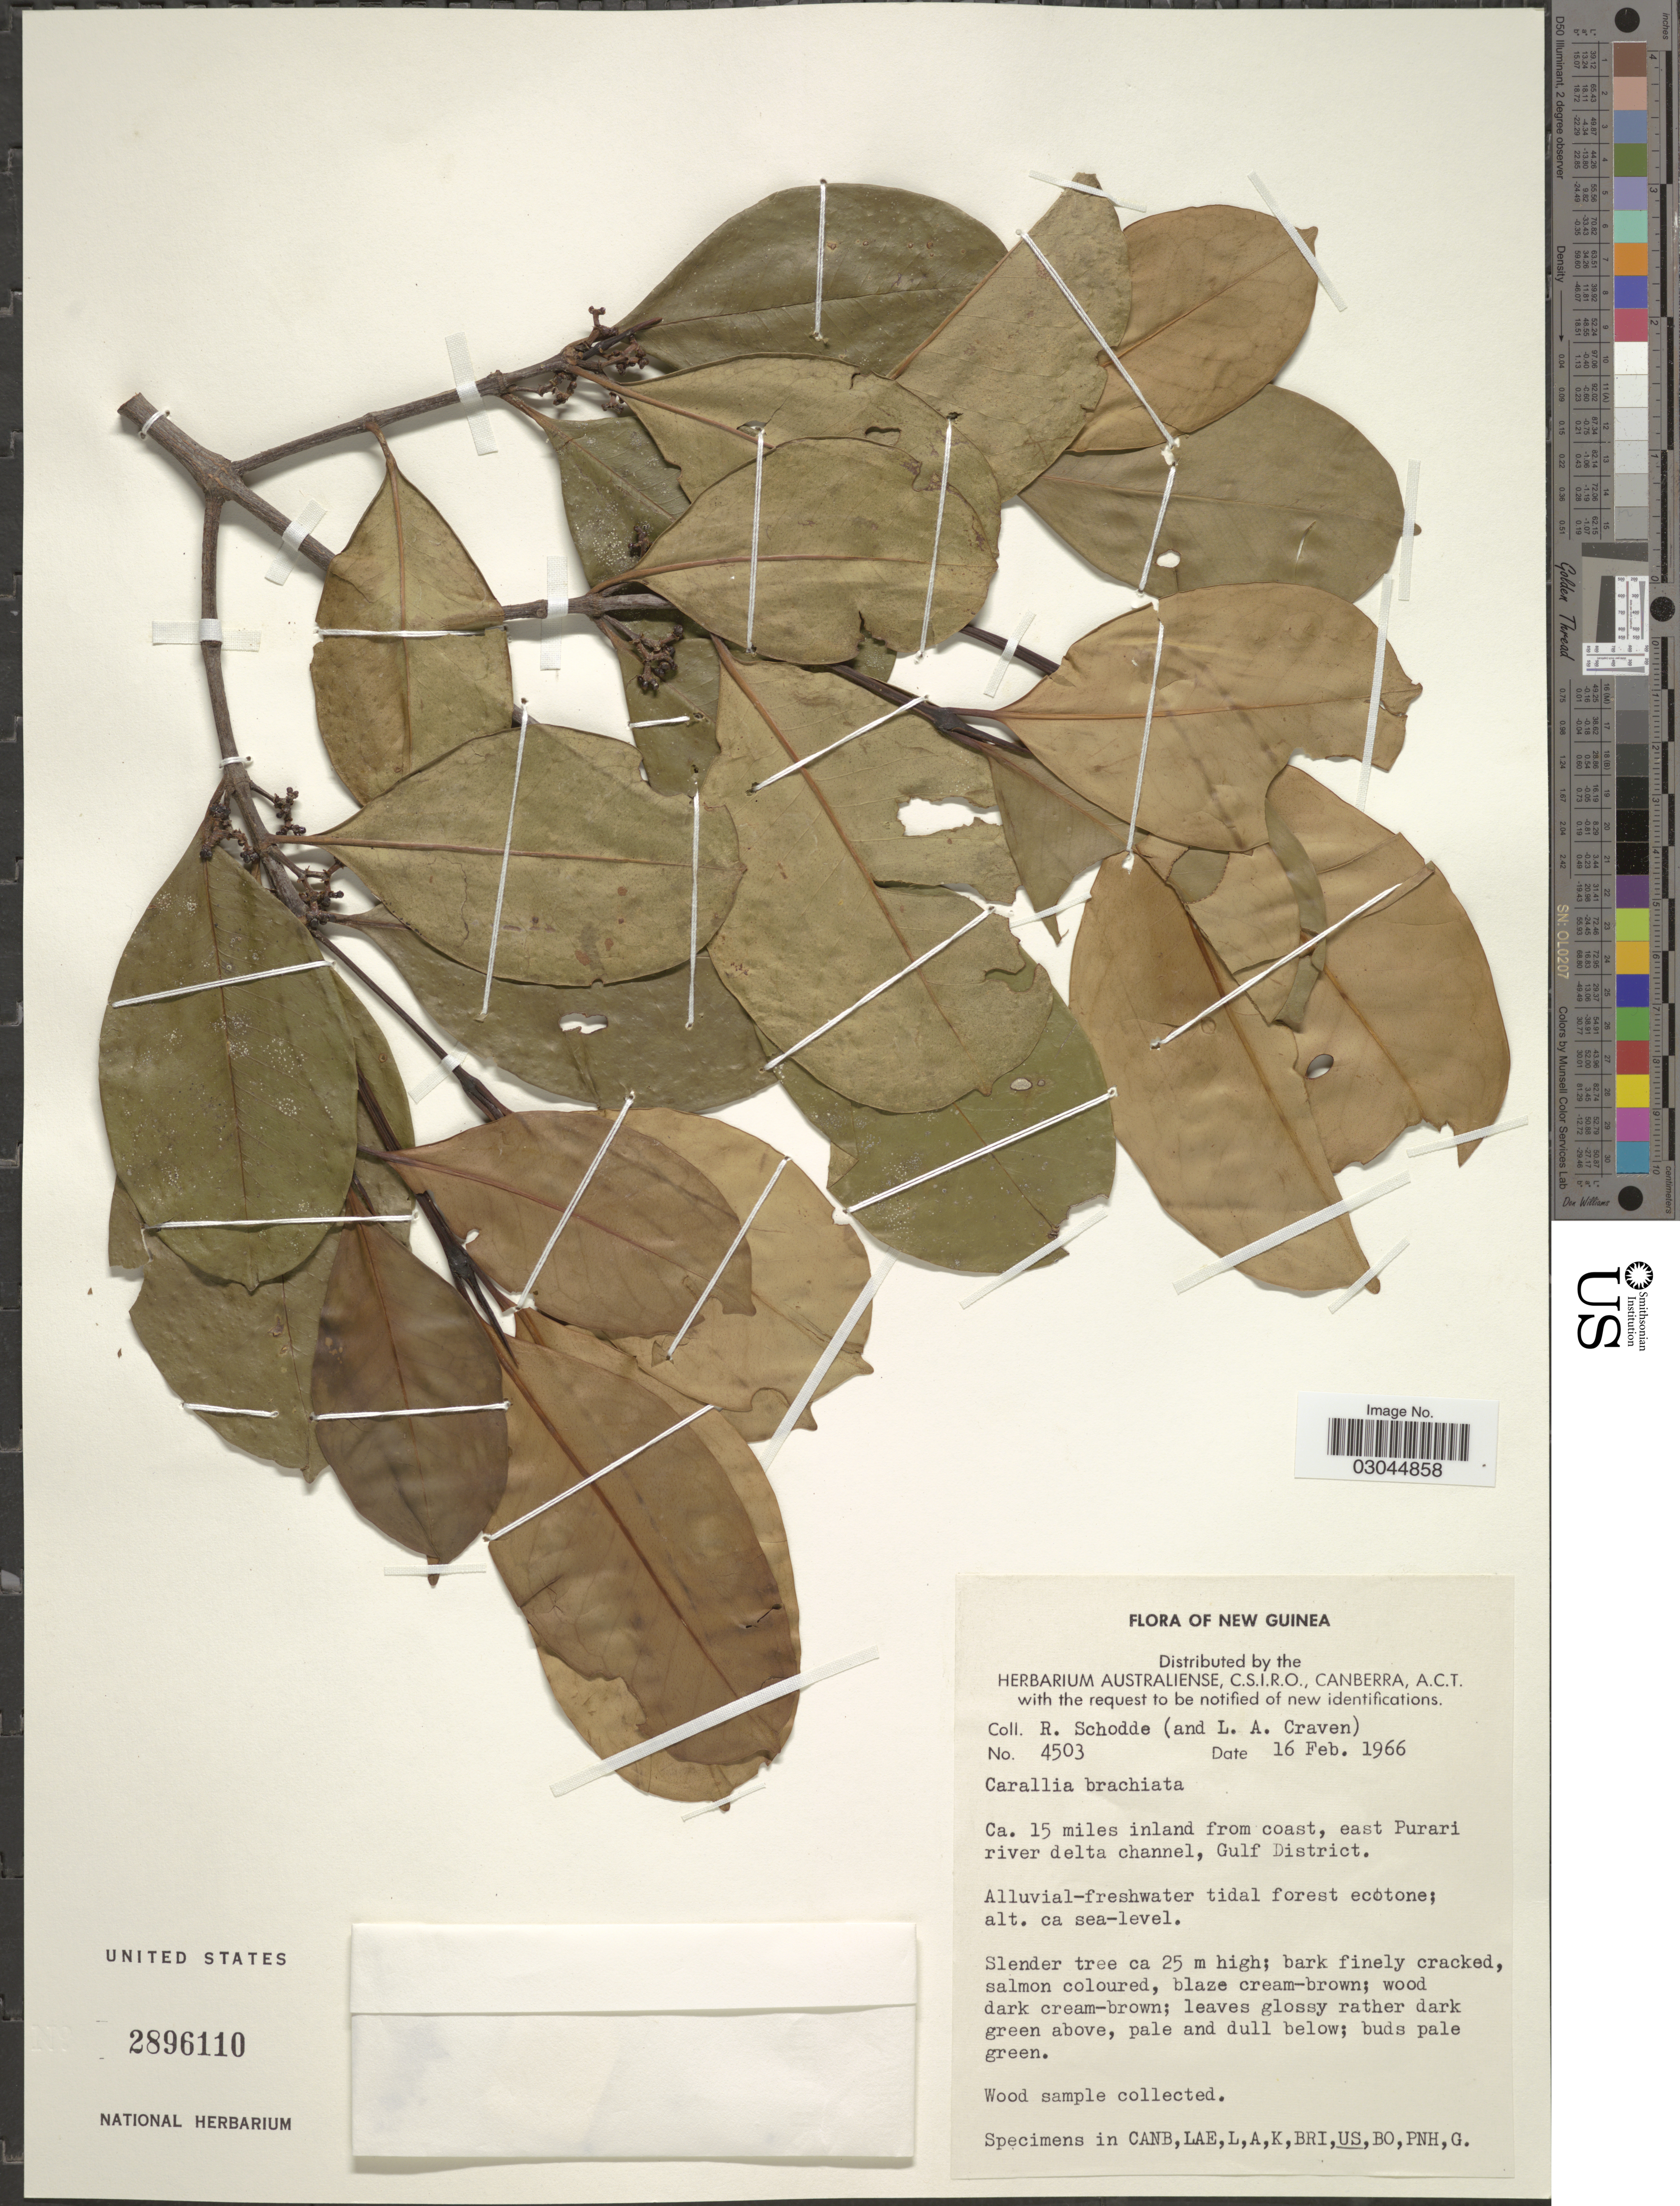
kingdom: Plantae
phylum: Tracheophyta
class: Magnoliopsida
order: Malpighiales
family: Rhizophoraceae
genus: Carallia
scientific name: Carallia brachiata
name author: (Lour.) Merr.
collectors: R. Schodde & L. A. Craven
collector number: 4503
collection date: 1966-02-16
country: Papua New Guinea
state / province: Gulf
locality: New Guinea. Ca. 15 miles inland from coast, east Purari river delta channel, Gulf District.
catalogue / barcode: US 2896110